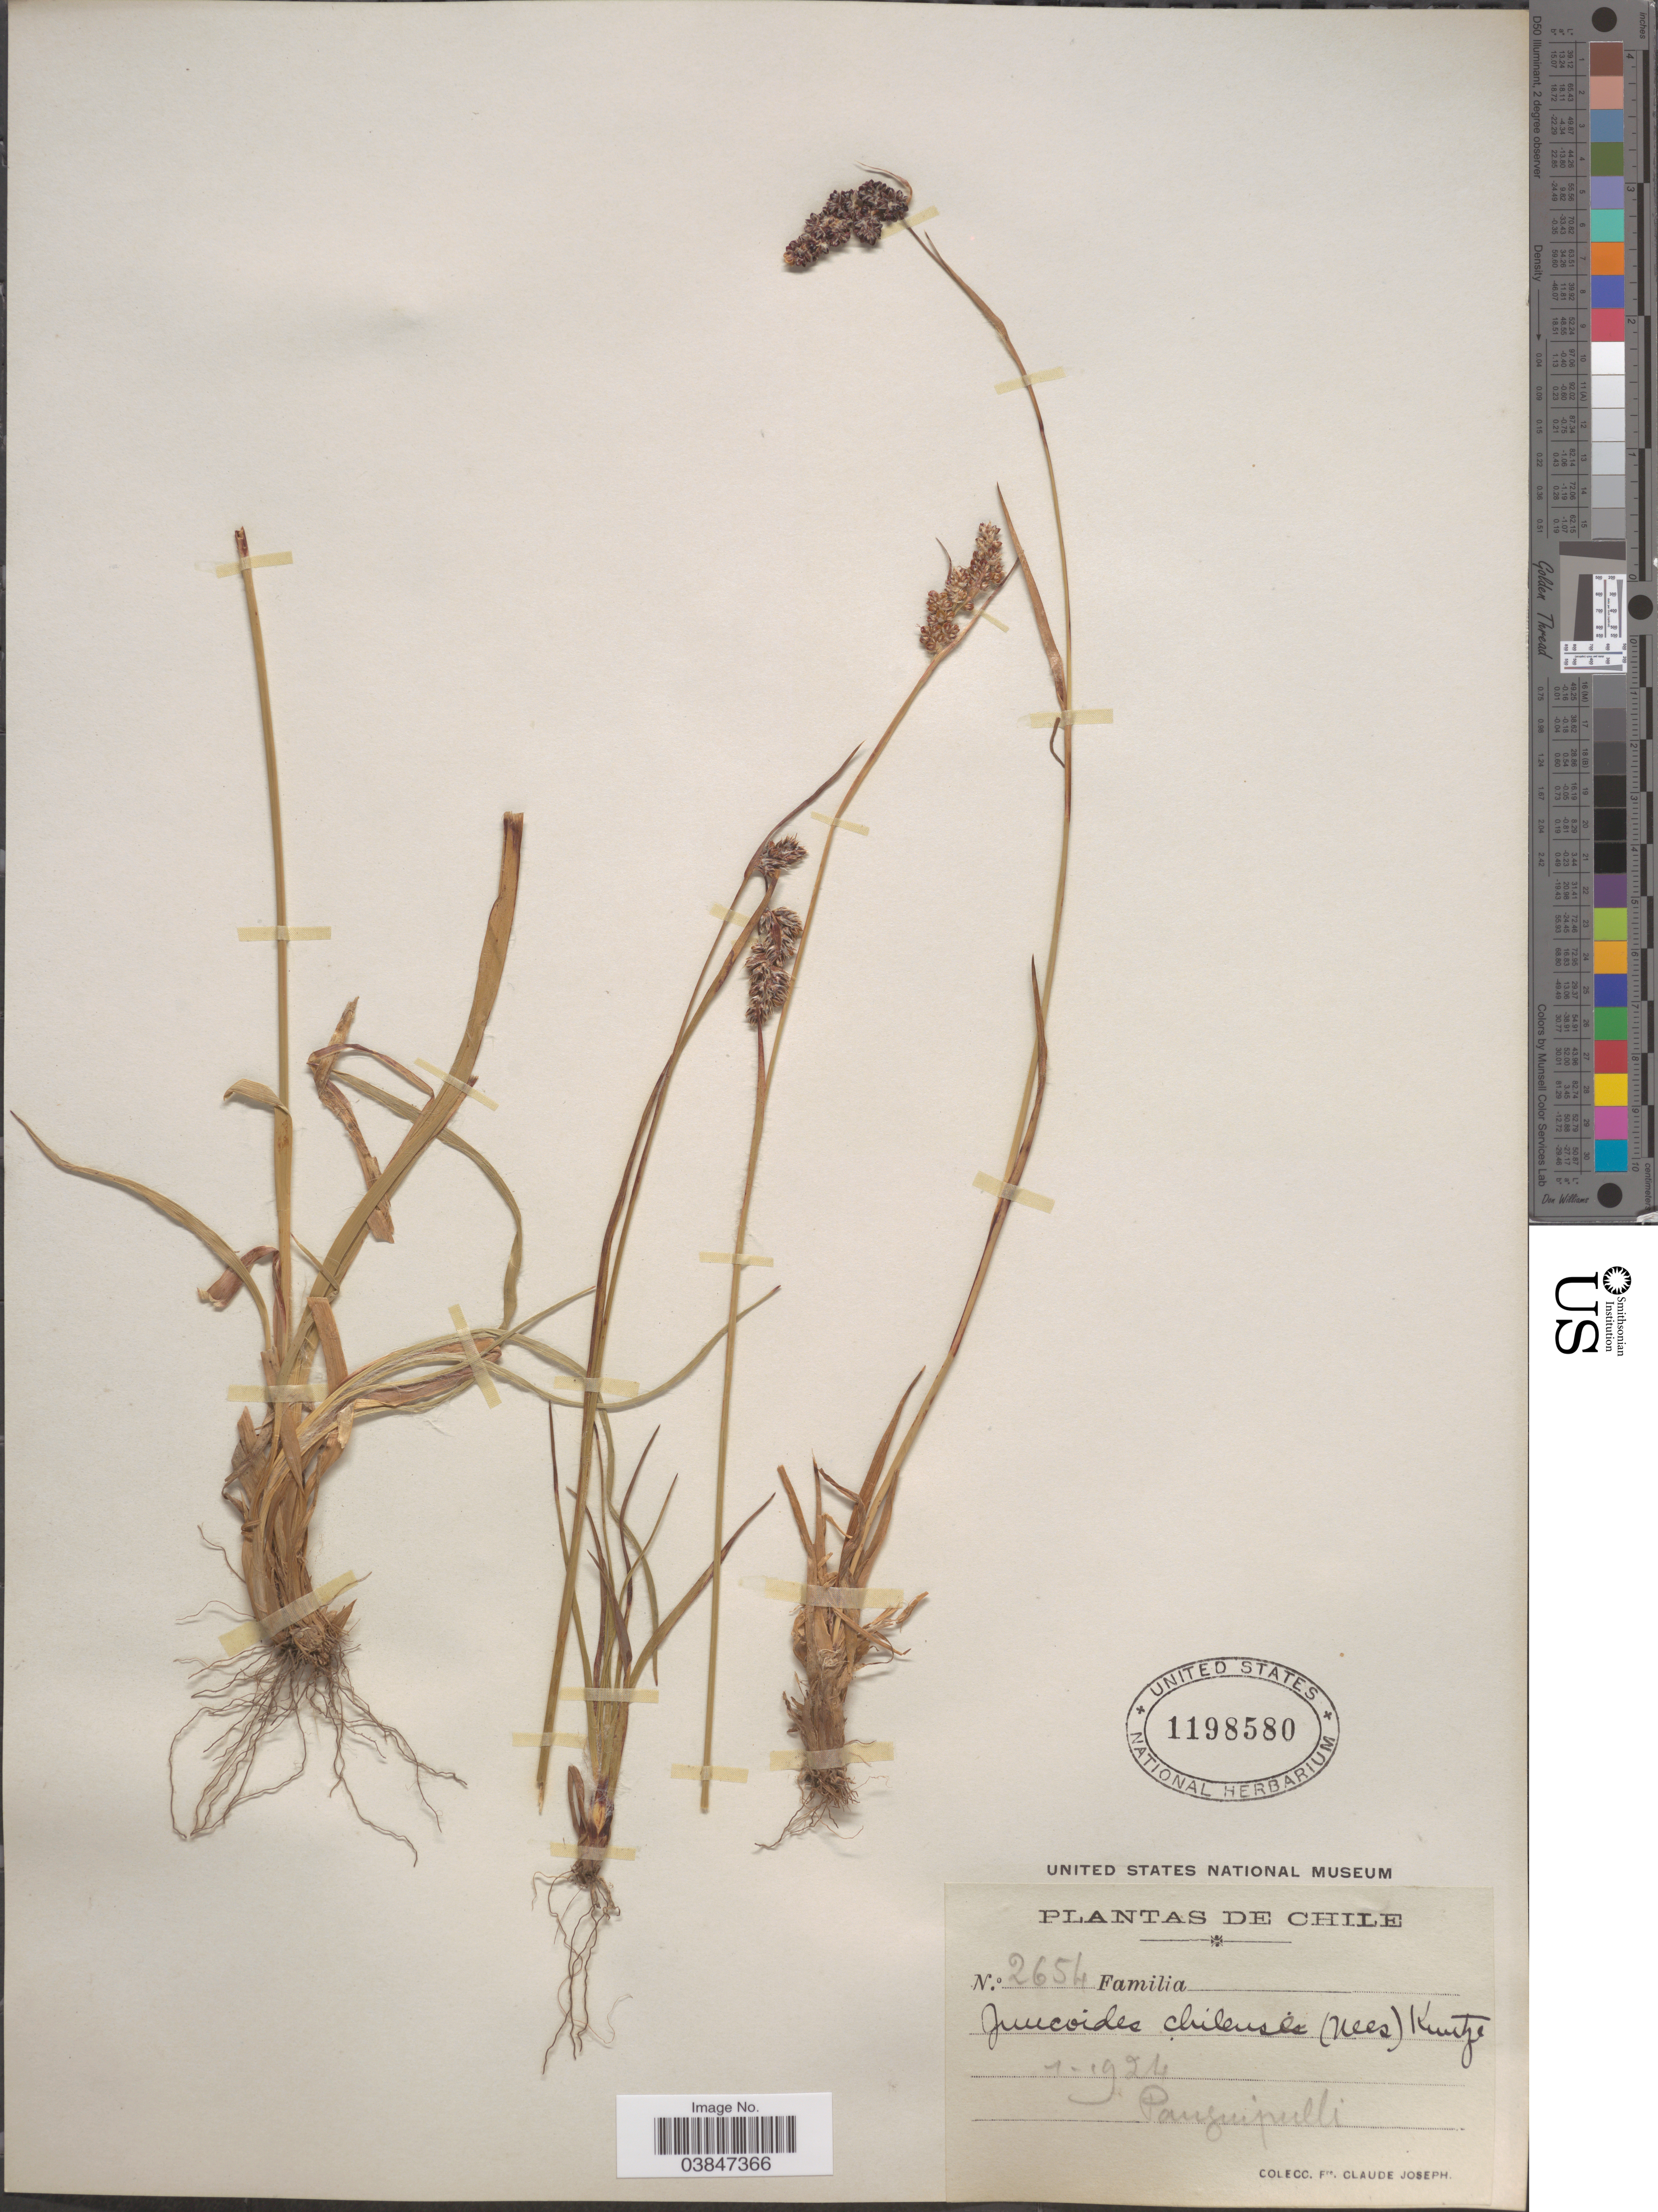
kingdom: Plantae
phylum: Tracheophyta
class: Liliopsida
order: Poales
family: Juncaceae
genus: Luzula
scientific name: Luzula chilensis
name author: Nees & Meyen ex Kunth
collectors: Bro. Claude-Joseph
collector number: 2654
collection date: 1924-01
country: Chile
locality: Panguipulli.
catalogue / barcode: US 1198580